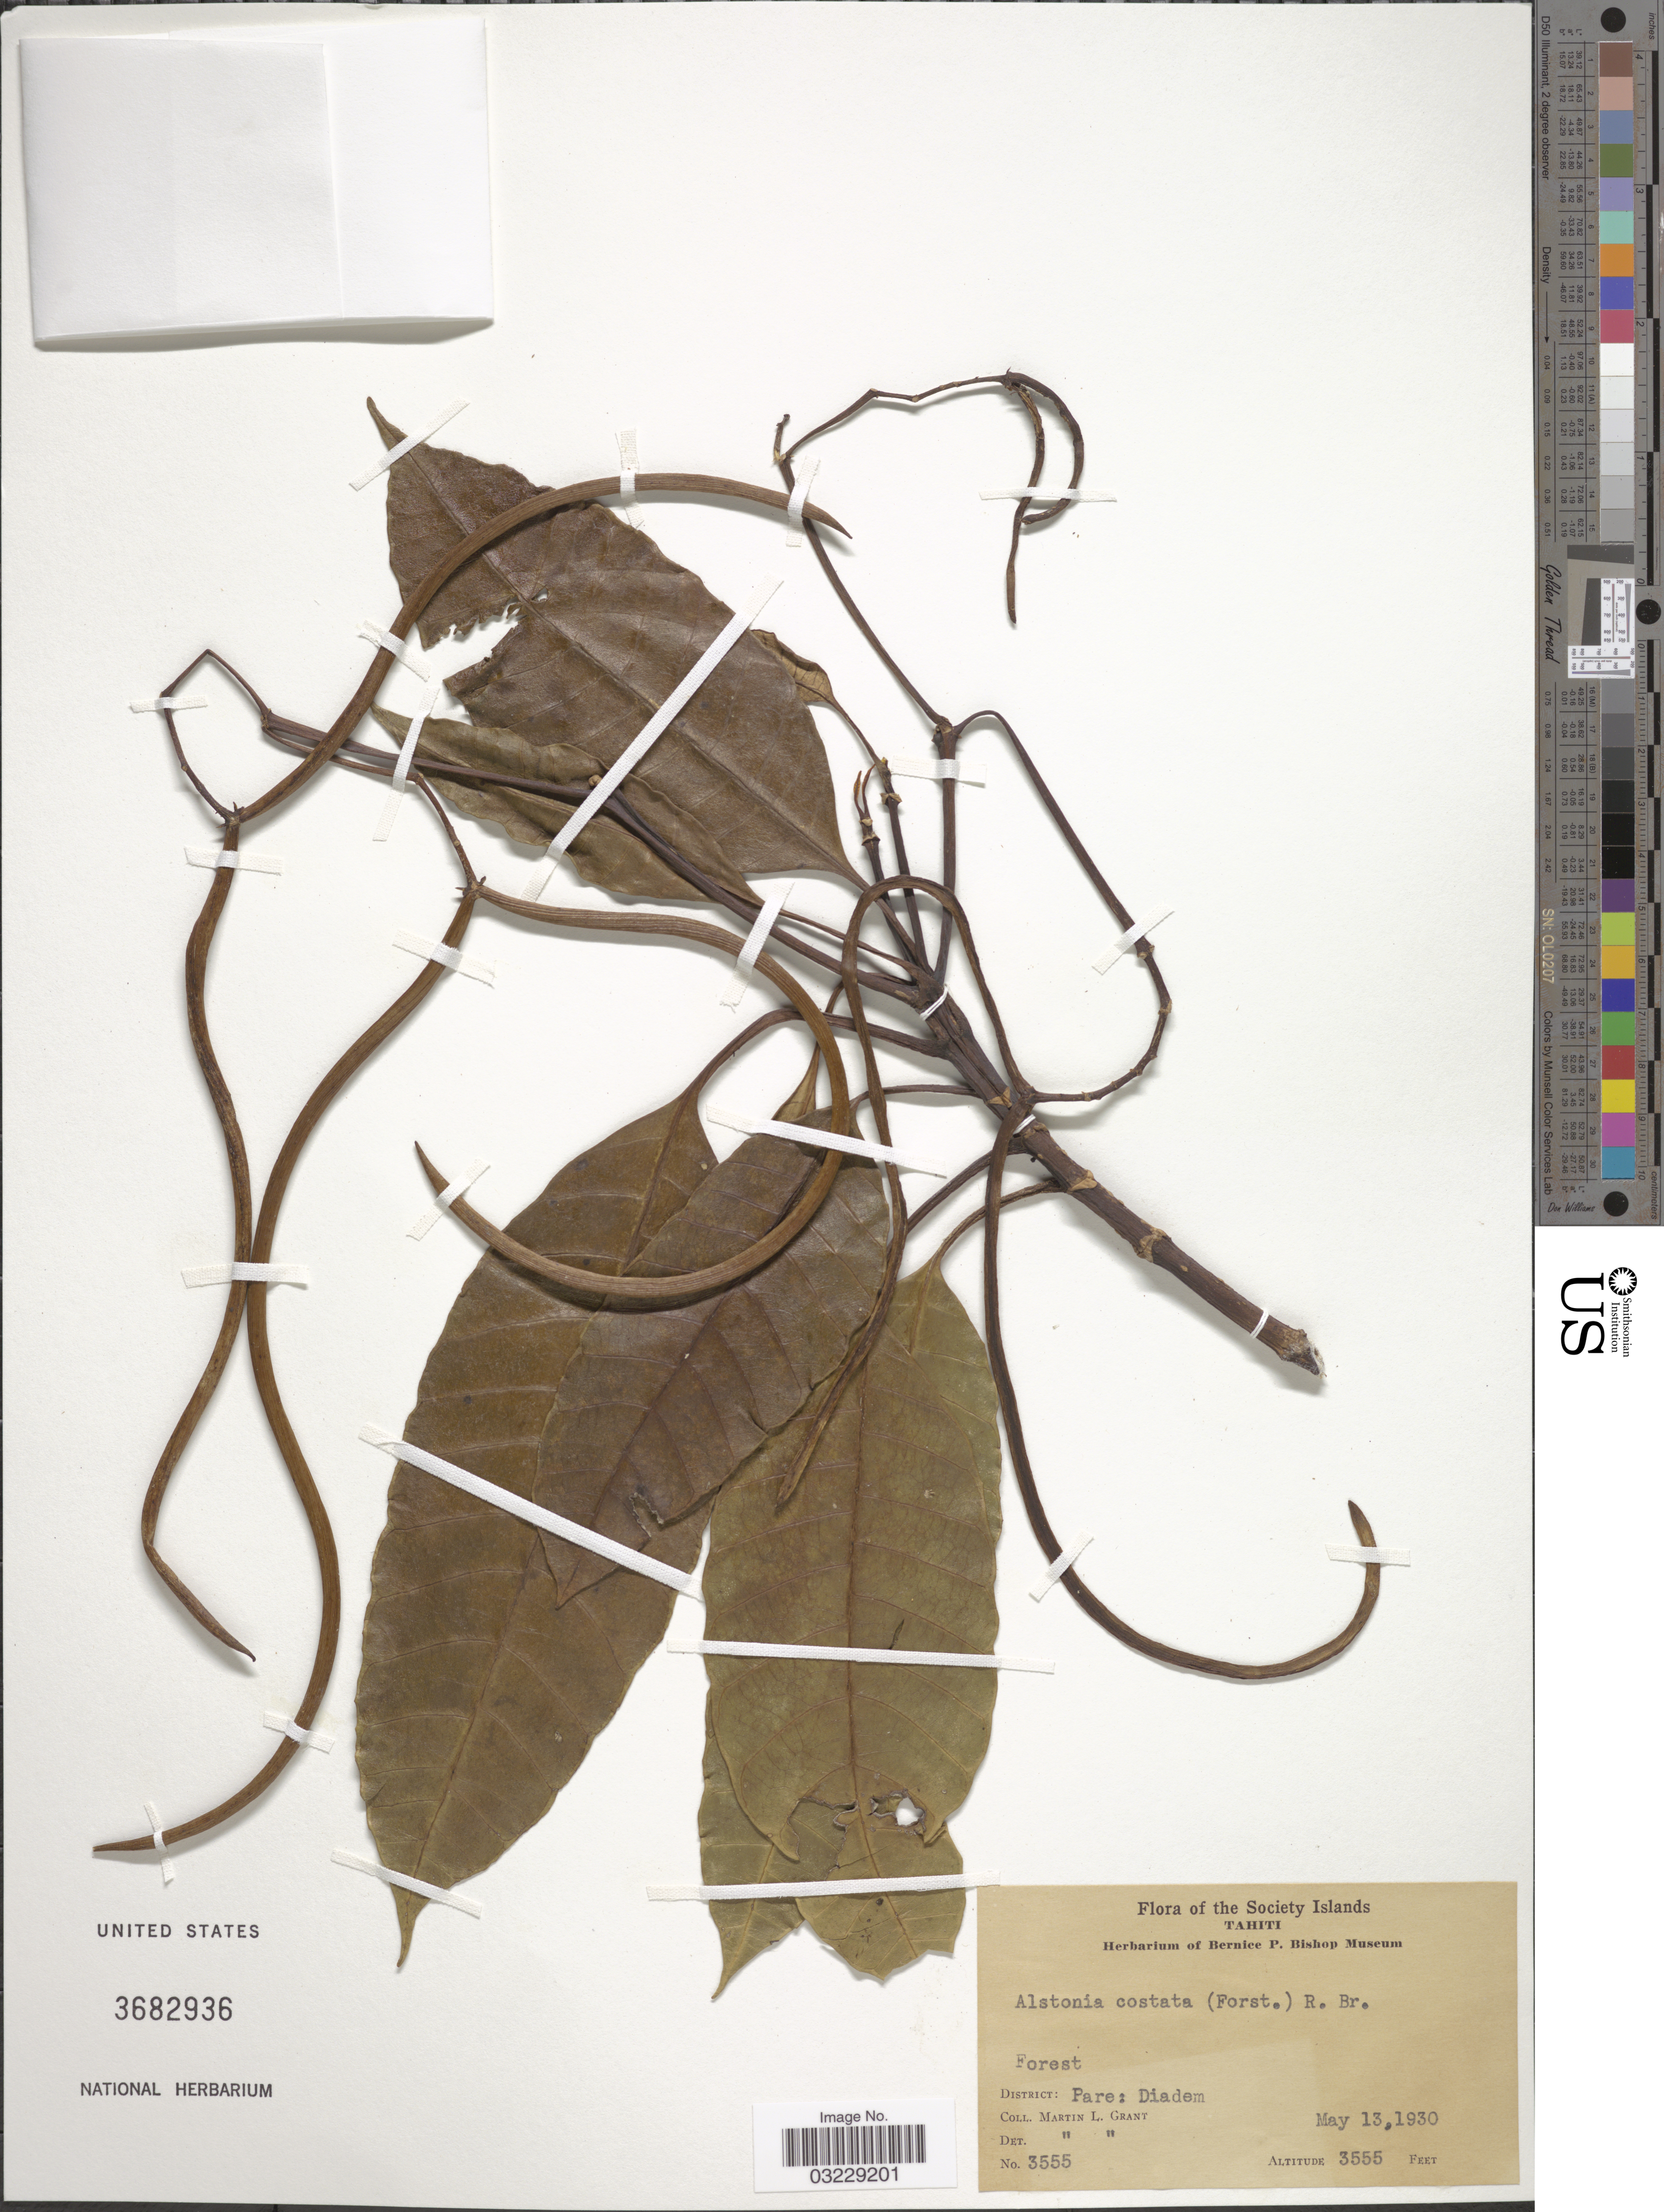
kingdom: Plantae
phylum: Tracheophyta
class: Magnoliopsida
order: Gentianales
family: Apocynaceae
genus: Alstonia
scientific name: Alstonia costata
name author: (G. Forst.) R. Br.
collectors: M. L. Grant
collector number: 3555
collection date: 1930-05-13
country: French Polynesia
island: Tahiti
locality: The Society Islands. Tahiti. District: Pare: Diadem.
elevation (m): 1084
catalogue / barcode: US 3682936